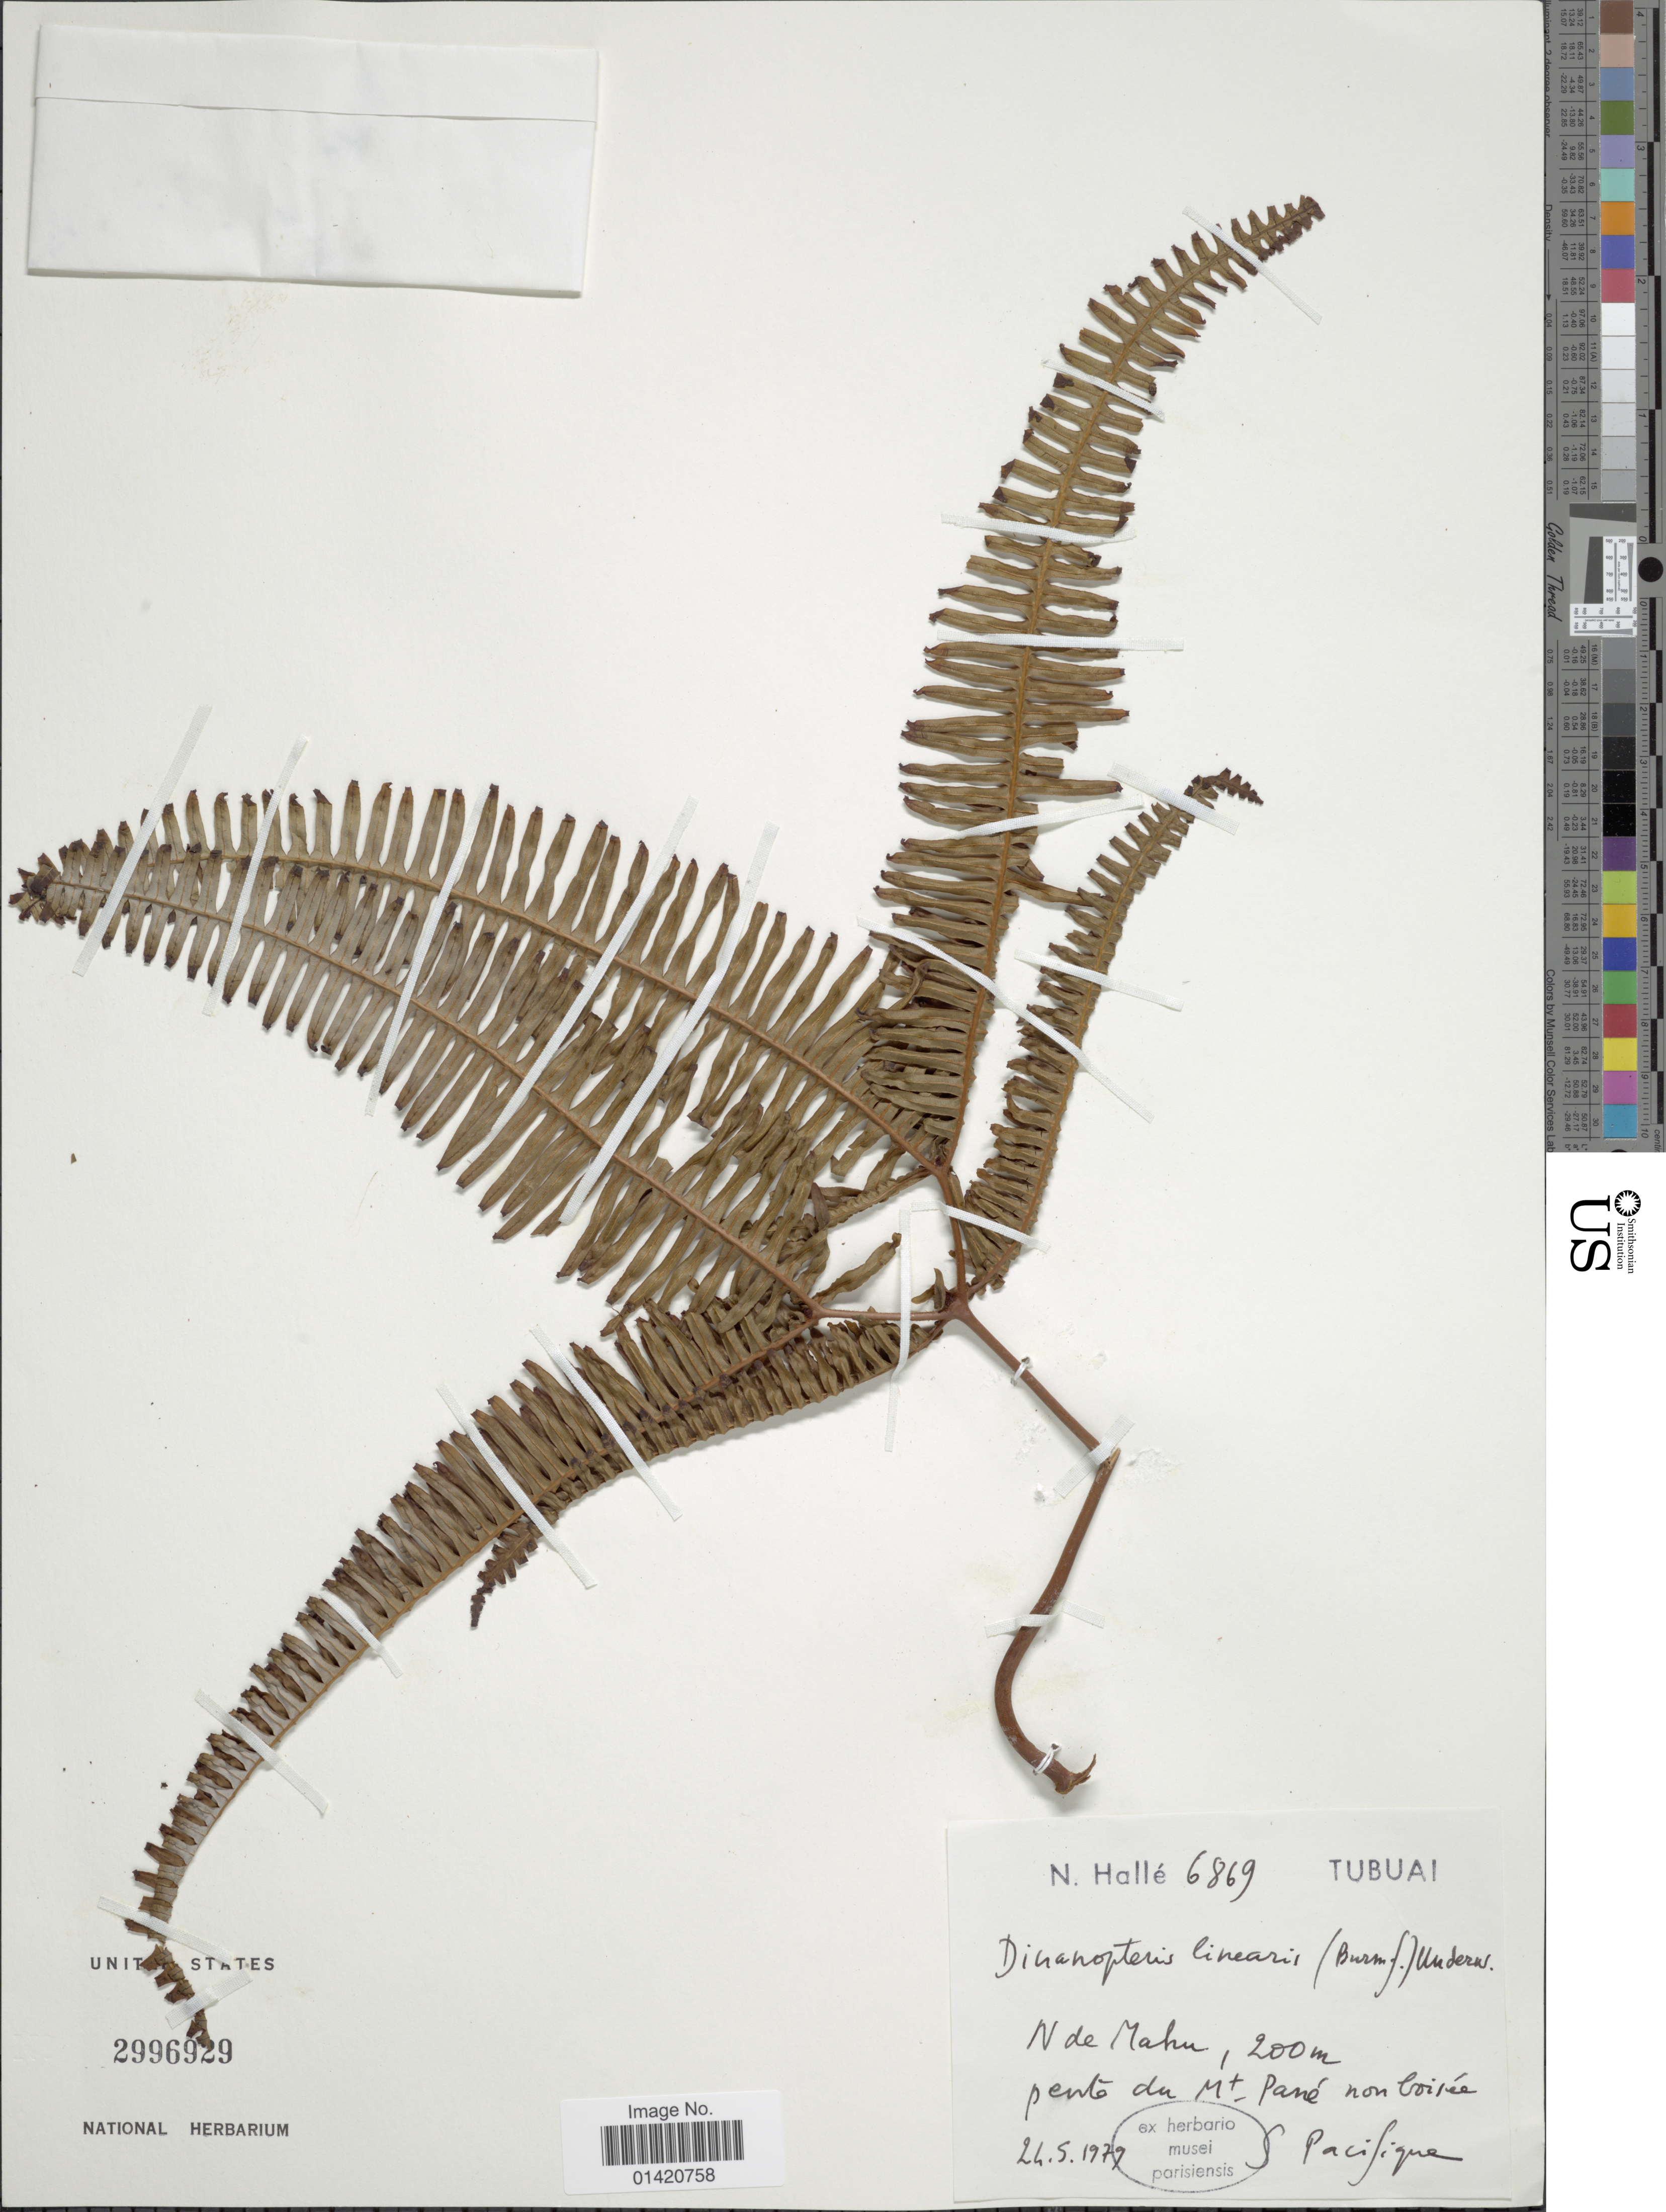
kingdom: Plantae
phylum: Tracheophyta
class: Polypodiopsida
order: Gleicheniales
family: Gleicheniaceae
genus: Dicranopteris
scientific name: Dicranopteris linearis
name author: (Burm. f.) Underw.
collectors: N. Hallé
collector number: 6869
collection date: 1979-01-24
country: French Polynesia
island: Tubuai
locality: N de Mahu, S. Pacifique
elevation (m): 200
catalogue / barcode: US 2996929